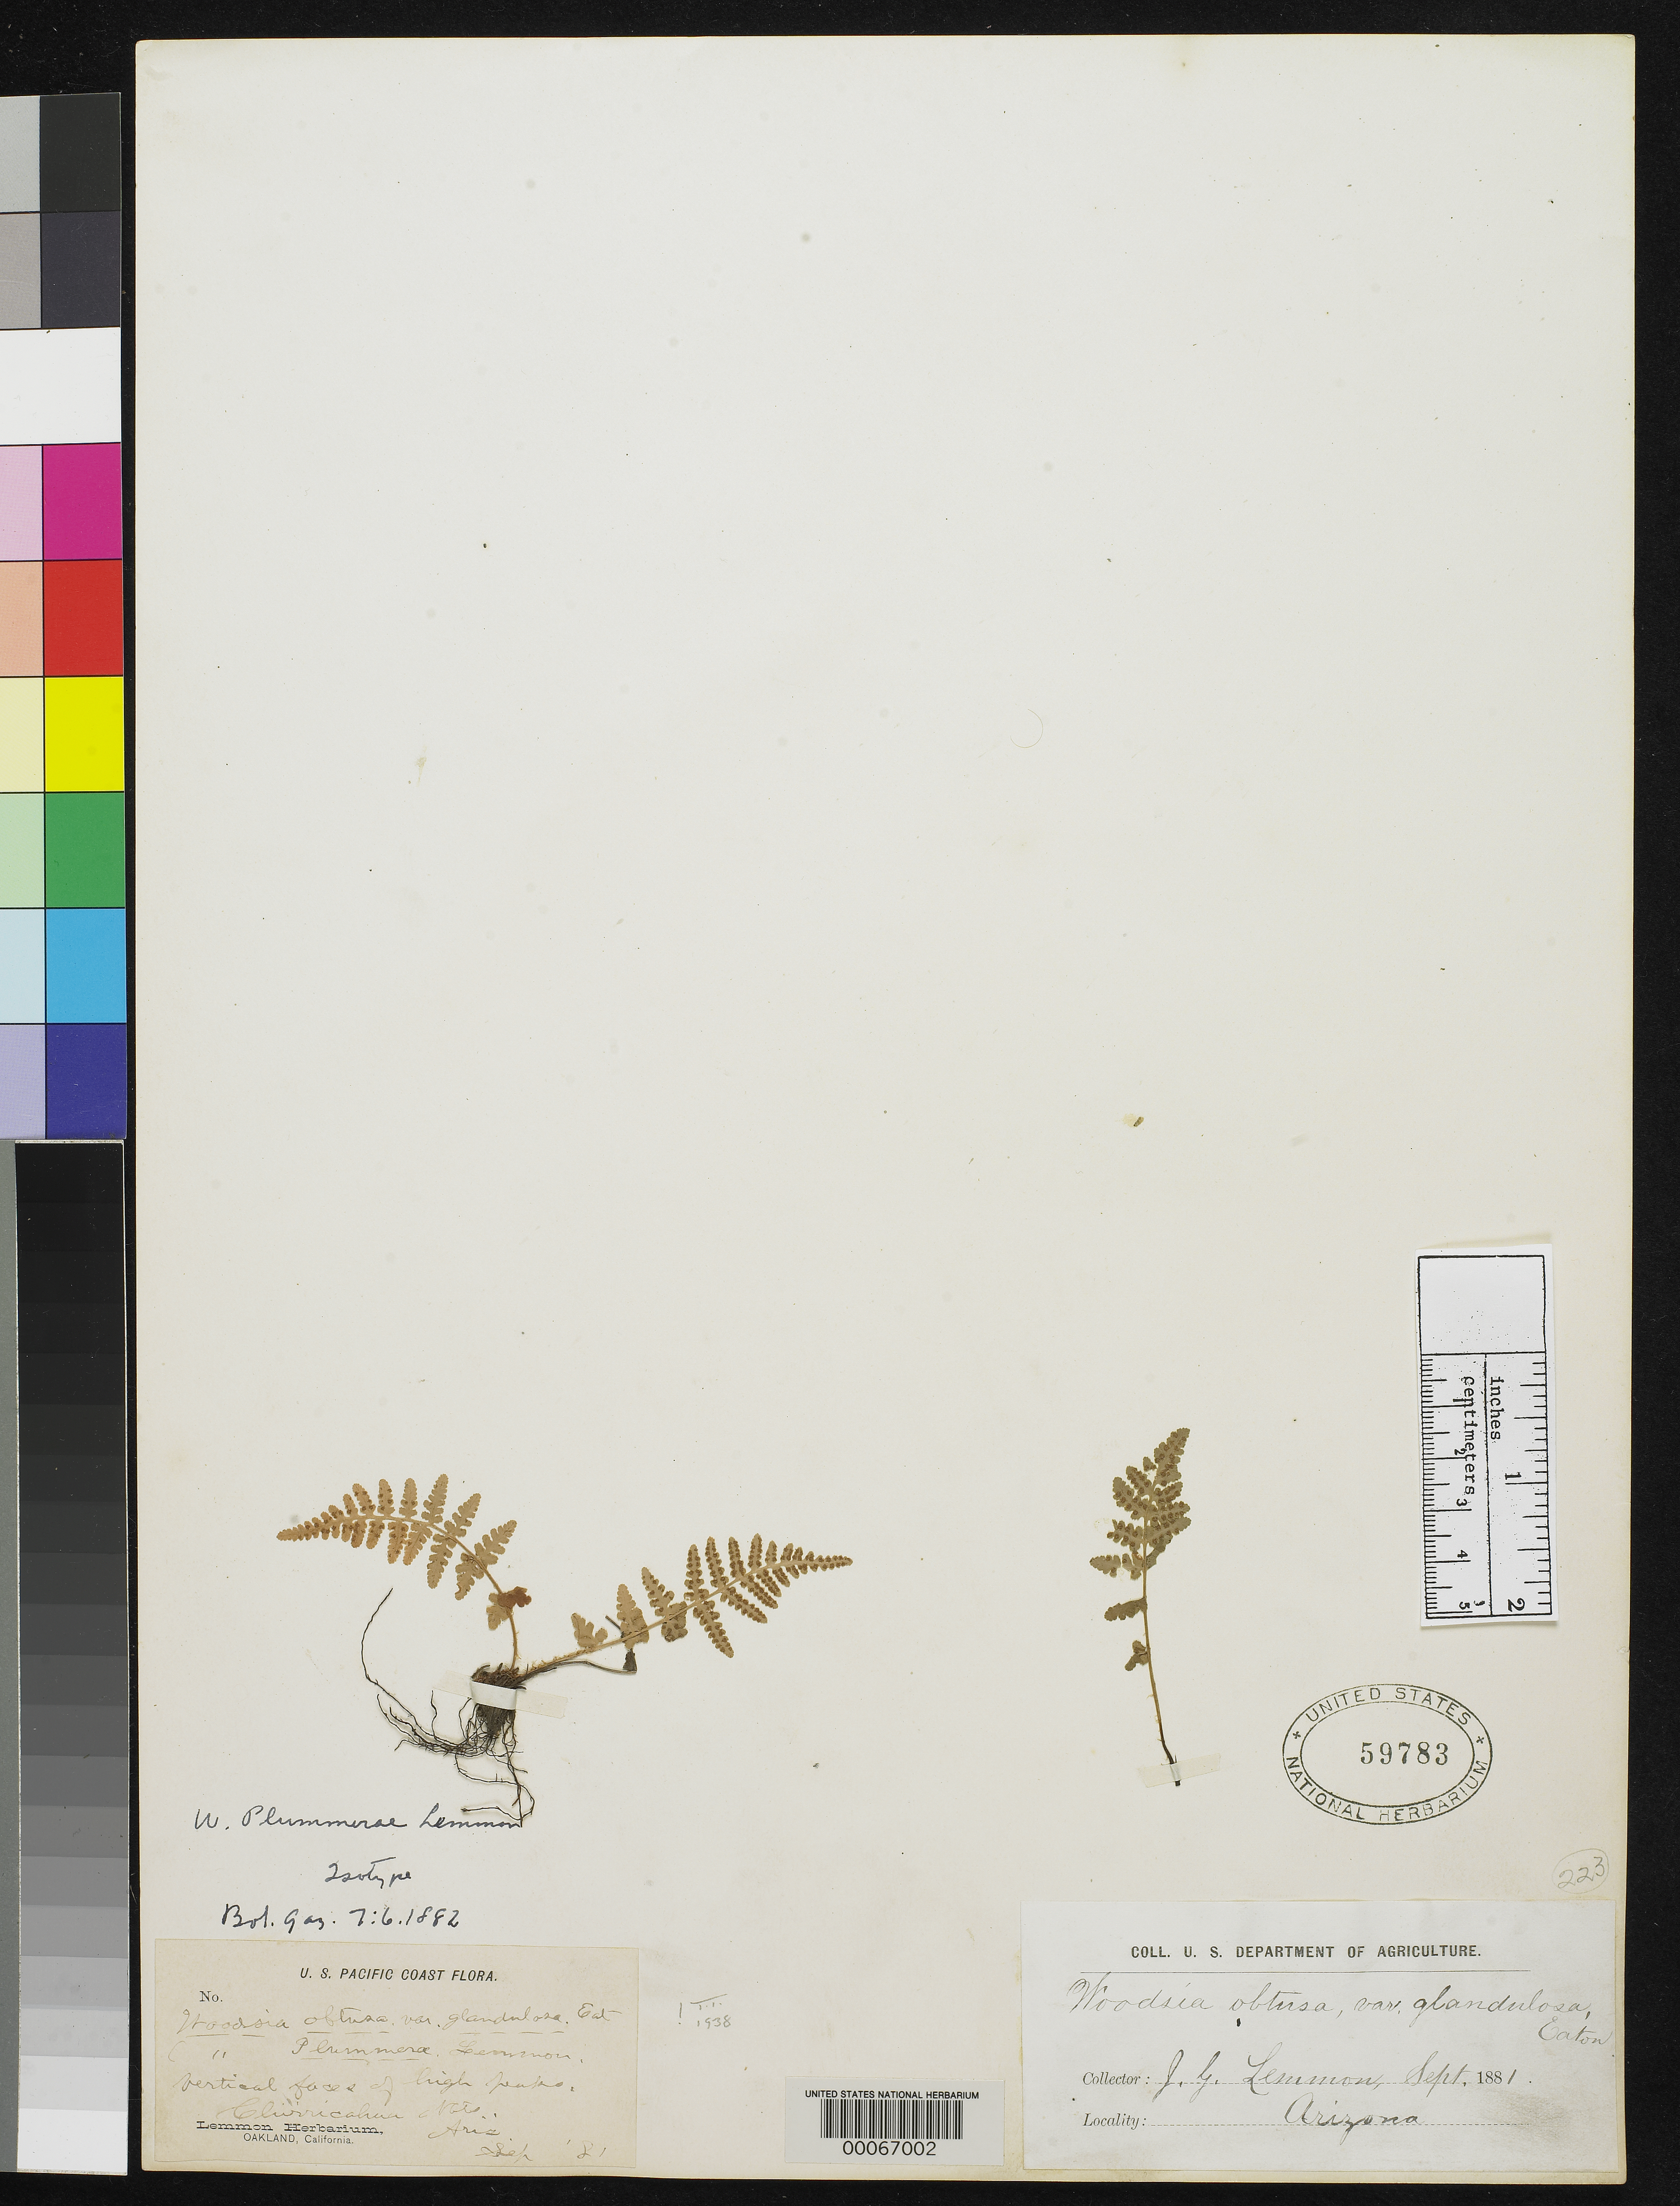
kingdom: Plantae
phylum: Tracheophyta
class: Polypodiopsida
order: Polypodiales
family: Woodsiaceae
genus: Woodsia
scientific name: Woodsia plummerae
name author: Lemmon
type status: Type Collection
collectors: J. G. Lemmon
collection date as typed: Sep 1881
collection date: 1881-09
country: United States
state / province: Arizona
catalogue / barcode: US 59783